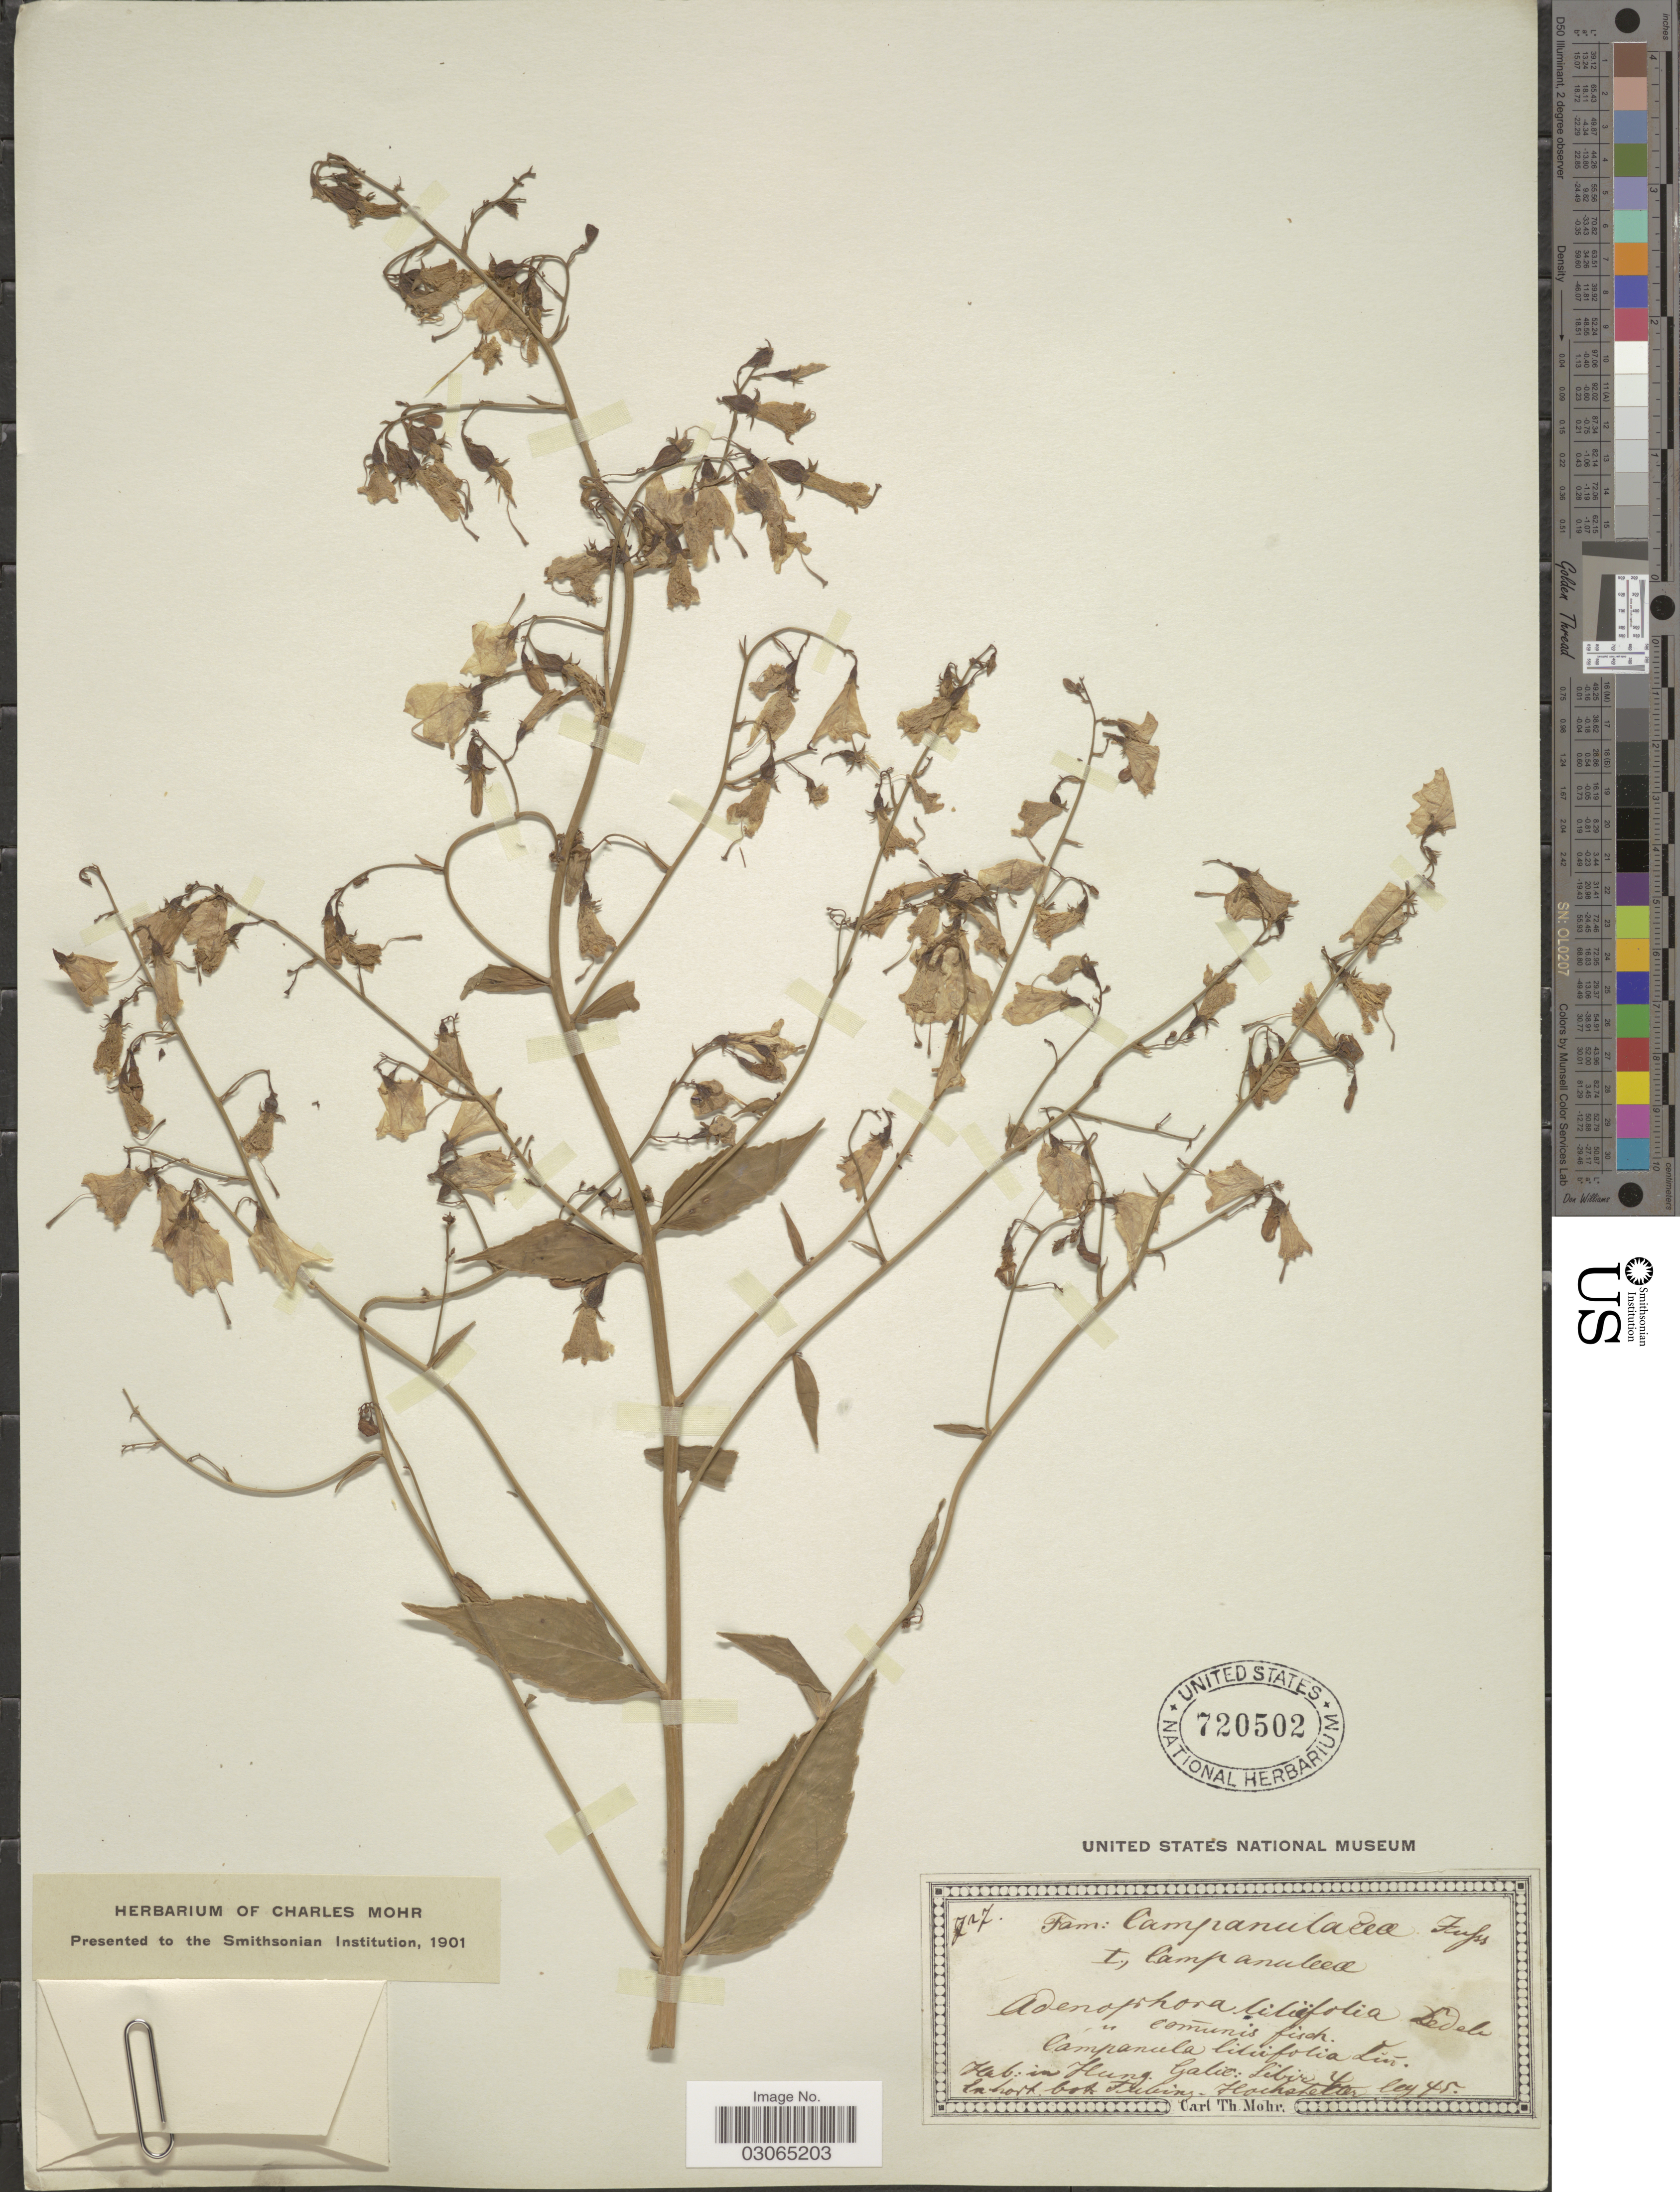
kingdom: Plantae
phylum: Tracheophyta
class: Magnoliopsida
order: Asterales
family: Campanulaceae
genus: Adenophora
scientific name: Adenophora liliifolia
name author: (L.) A. DC.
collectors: -. Hochstetter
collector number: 727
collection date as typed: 45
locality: In Hung. Galie: Sibir. [interpreted]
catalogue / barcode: US 720502